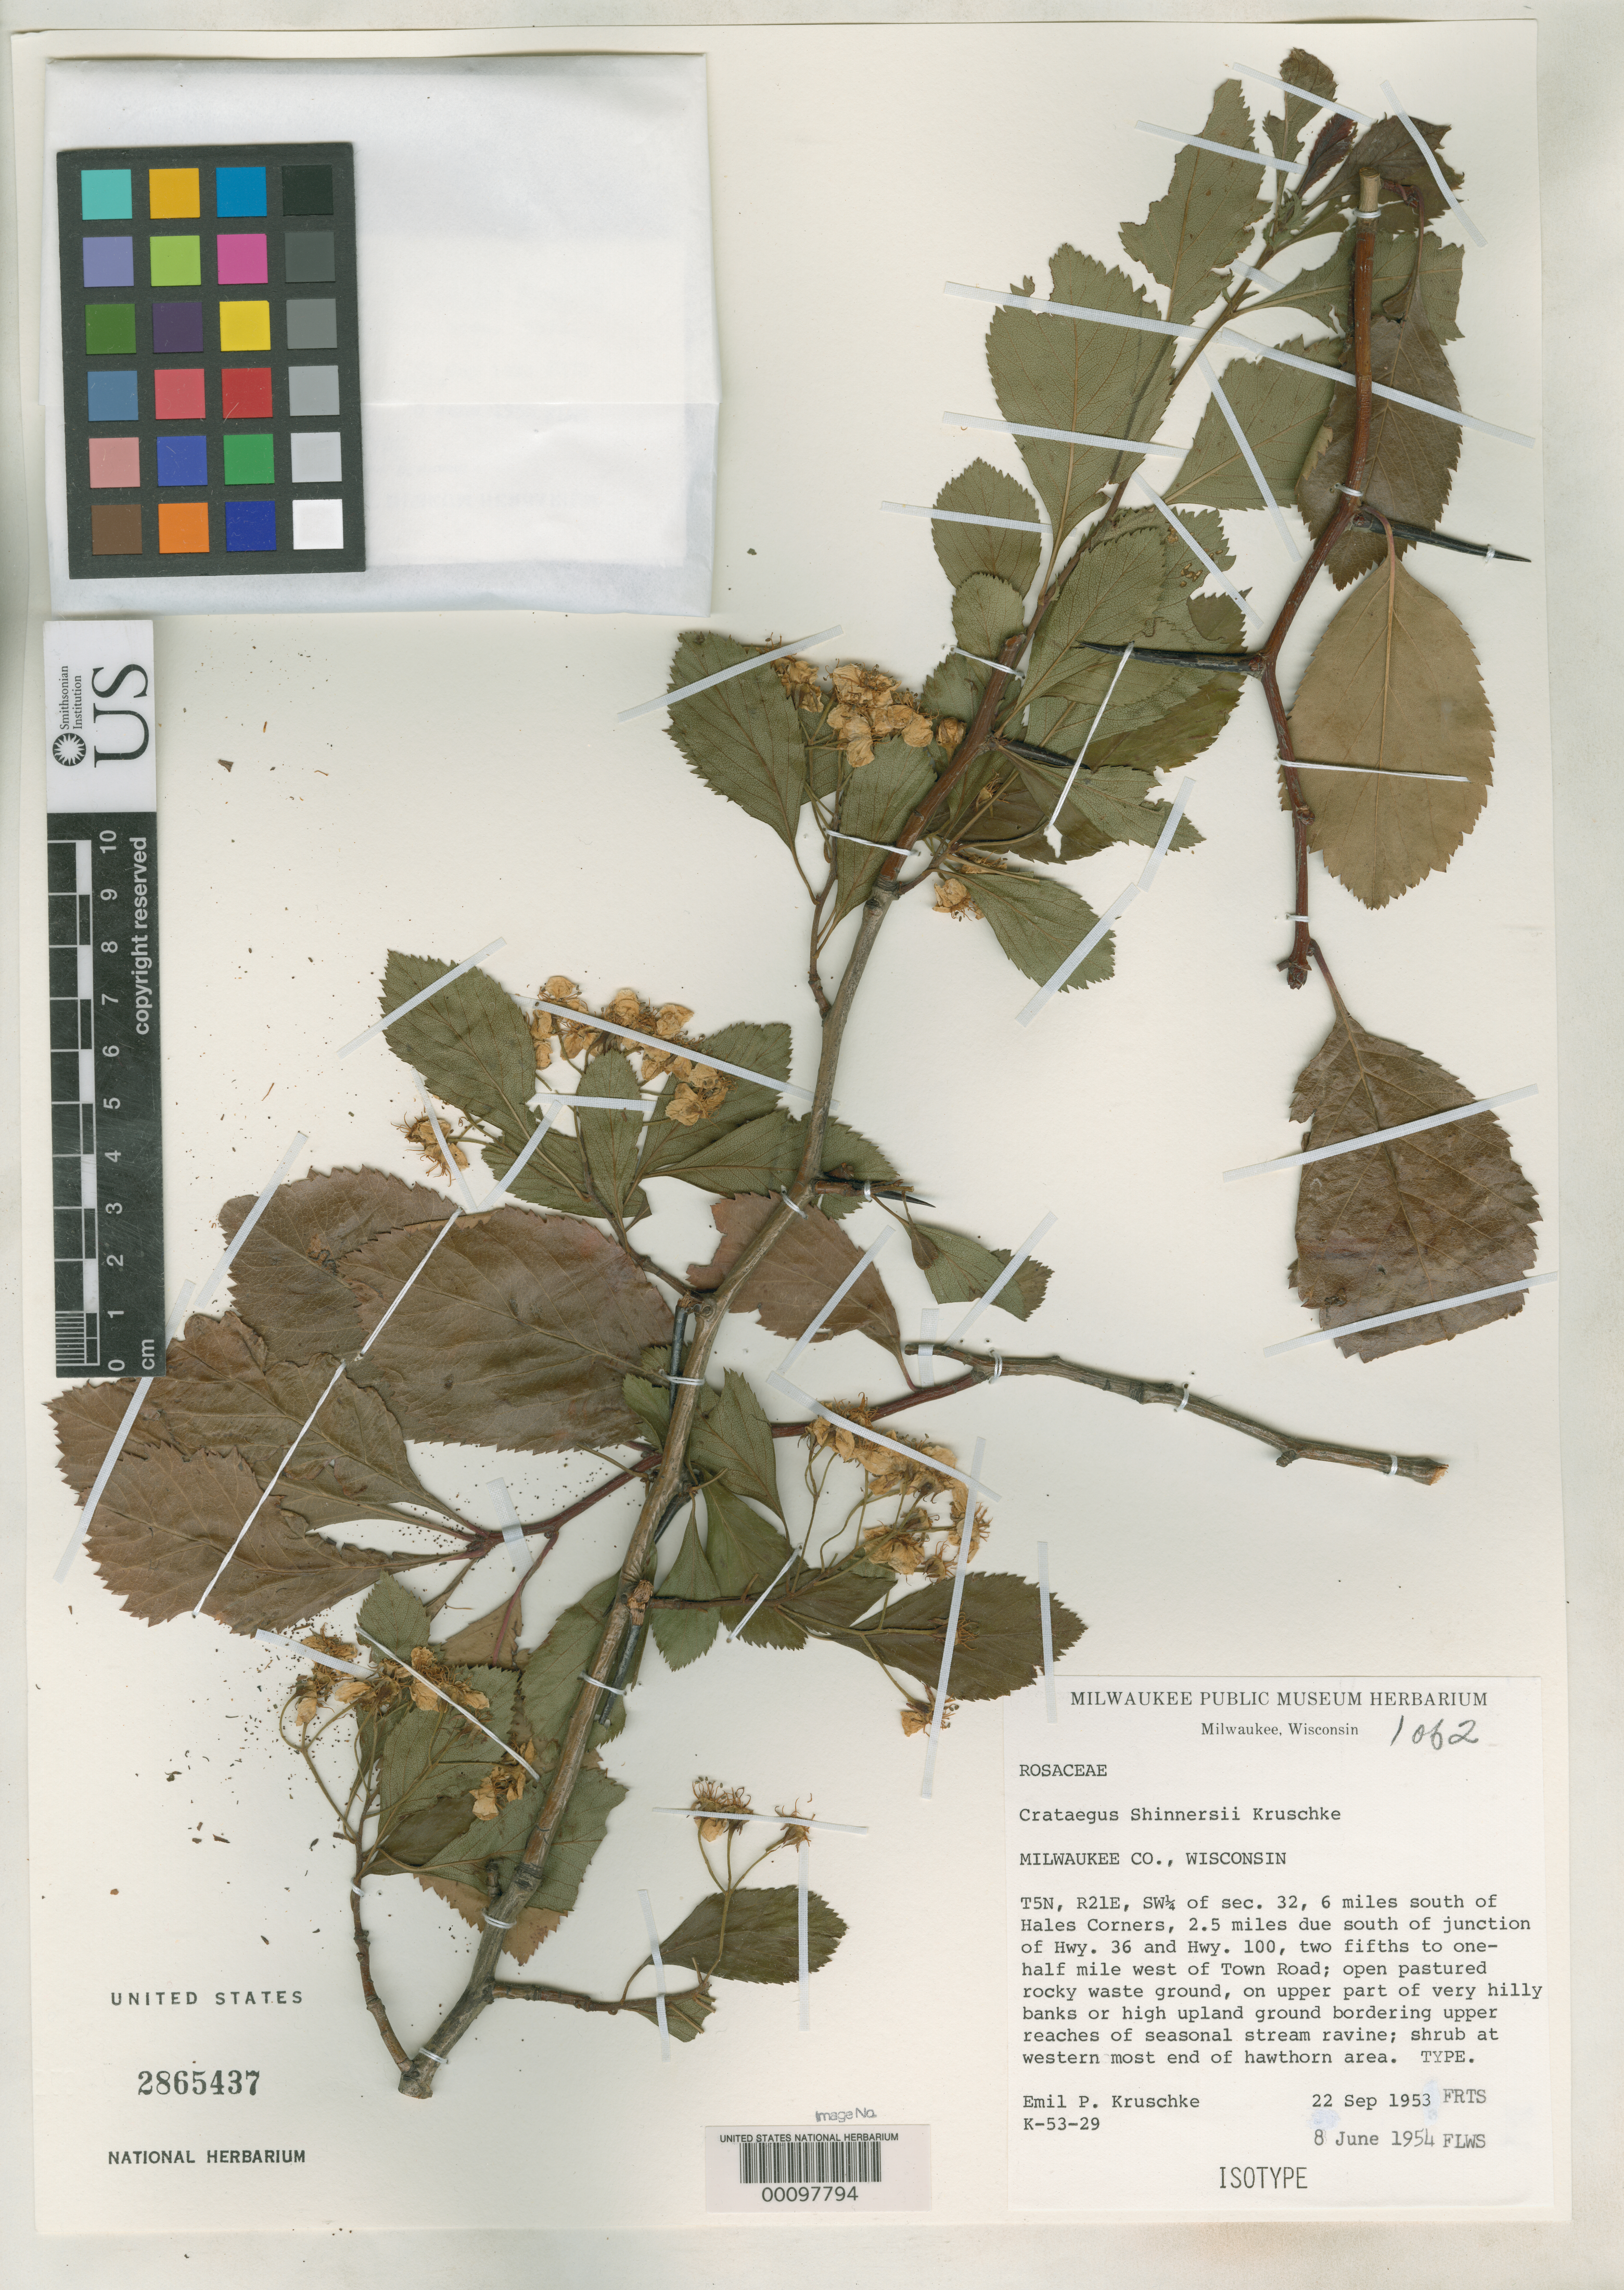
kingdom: Plantae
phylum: Tracheophyta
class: Magnoliopsida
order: Rosales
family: Rosaceae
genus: Crataegus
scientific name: Crataegus shinnersii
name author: Kruschke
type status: Isotype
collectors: E. Kruschke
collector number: K-53-29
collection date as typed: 08 Jun 1954 and 22 Sep 1953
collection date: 1953-09-22,1954-06-08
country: United States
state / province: Wisconsin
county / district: Milwaukee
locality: S of Hales Corners.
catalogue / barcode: US 2865437